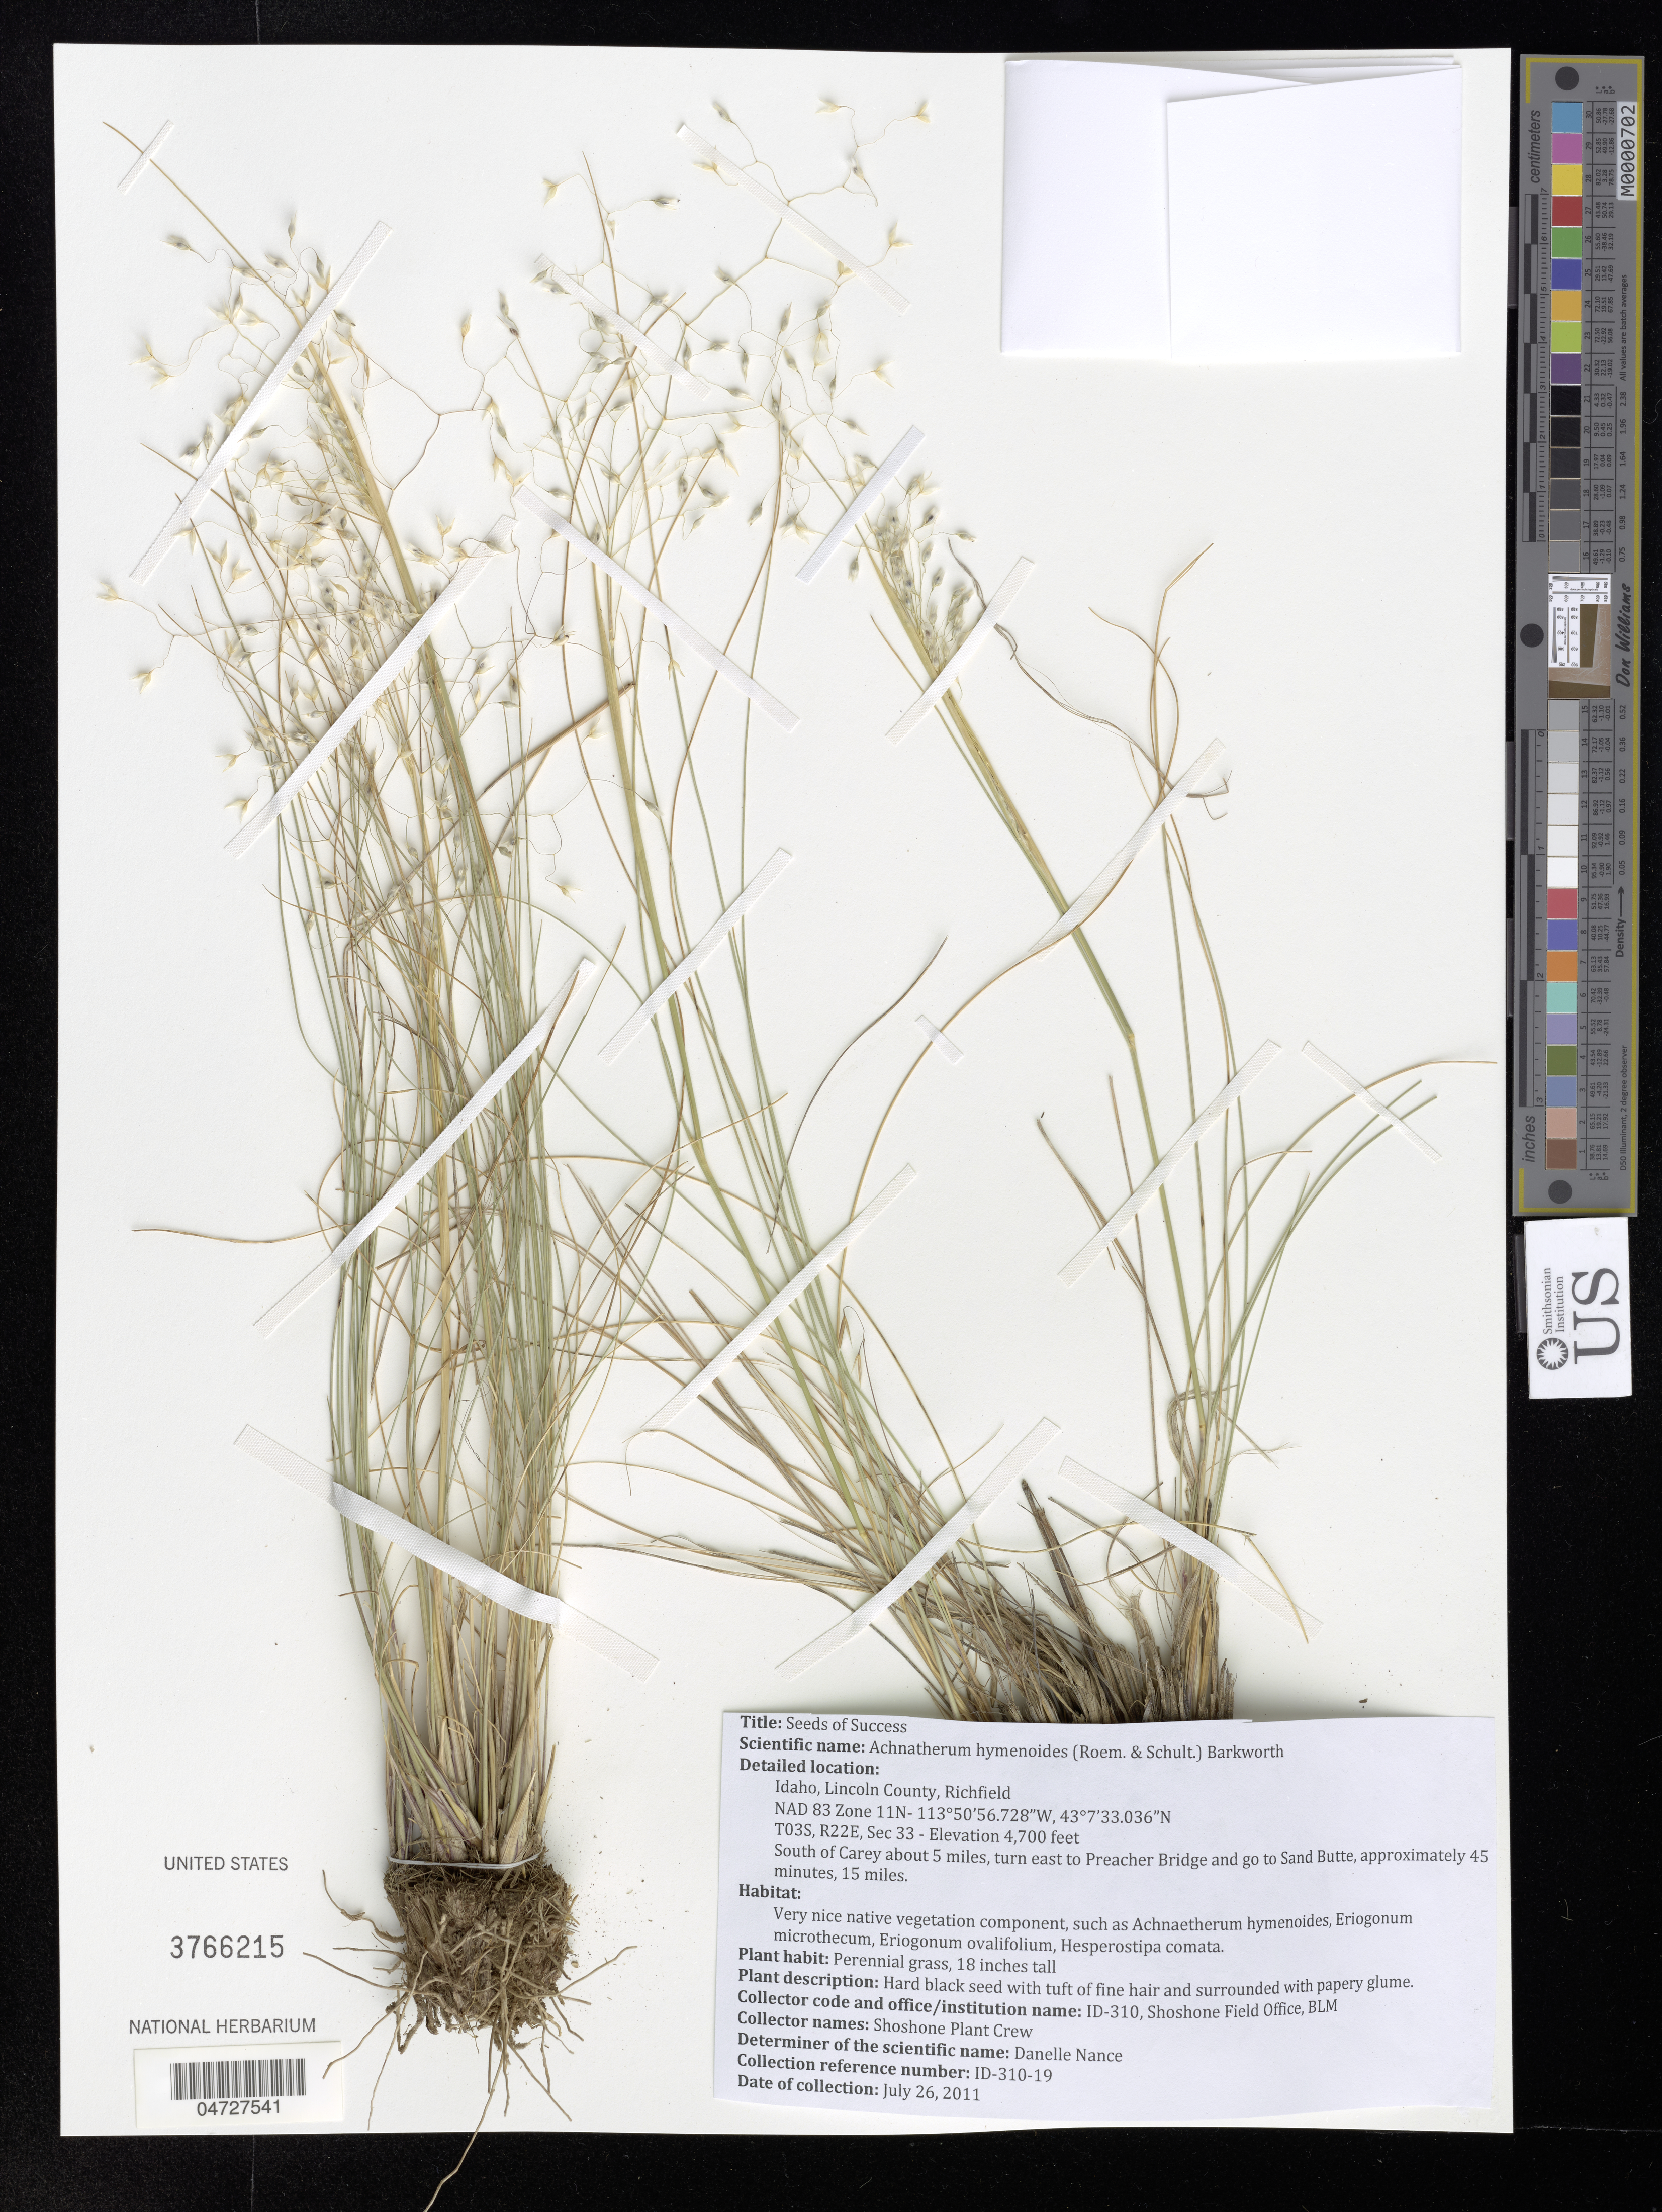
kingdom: Plantae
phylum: Tracheophyta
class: Liliopsida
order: Poales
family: Poaceae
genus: Achnatherum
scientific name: Achnatherum hymenoides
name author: (Roem. & Schult.) Barkworth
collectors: Shoshone Plant Crew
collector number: ID-310-19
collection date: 2011-07-26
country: United States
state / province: Idaho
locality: Lincoln County, Richfield. South of Carey about 5 miles, turn east to Preacher Bridge and go to Sand Butte, approximately 45 minutes, 15 miles.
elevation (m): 1433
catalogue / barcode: US 3766215